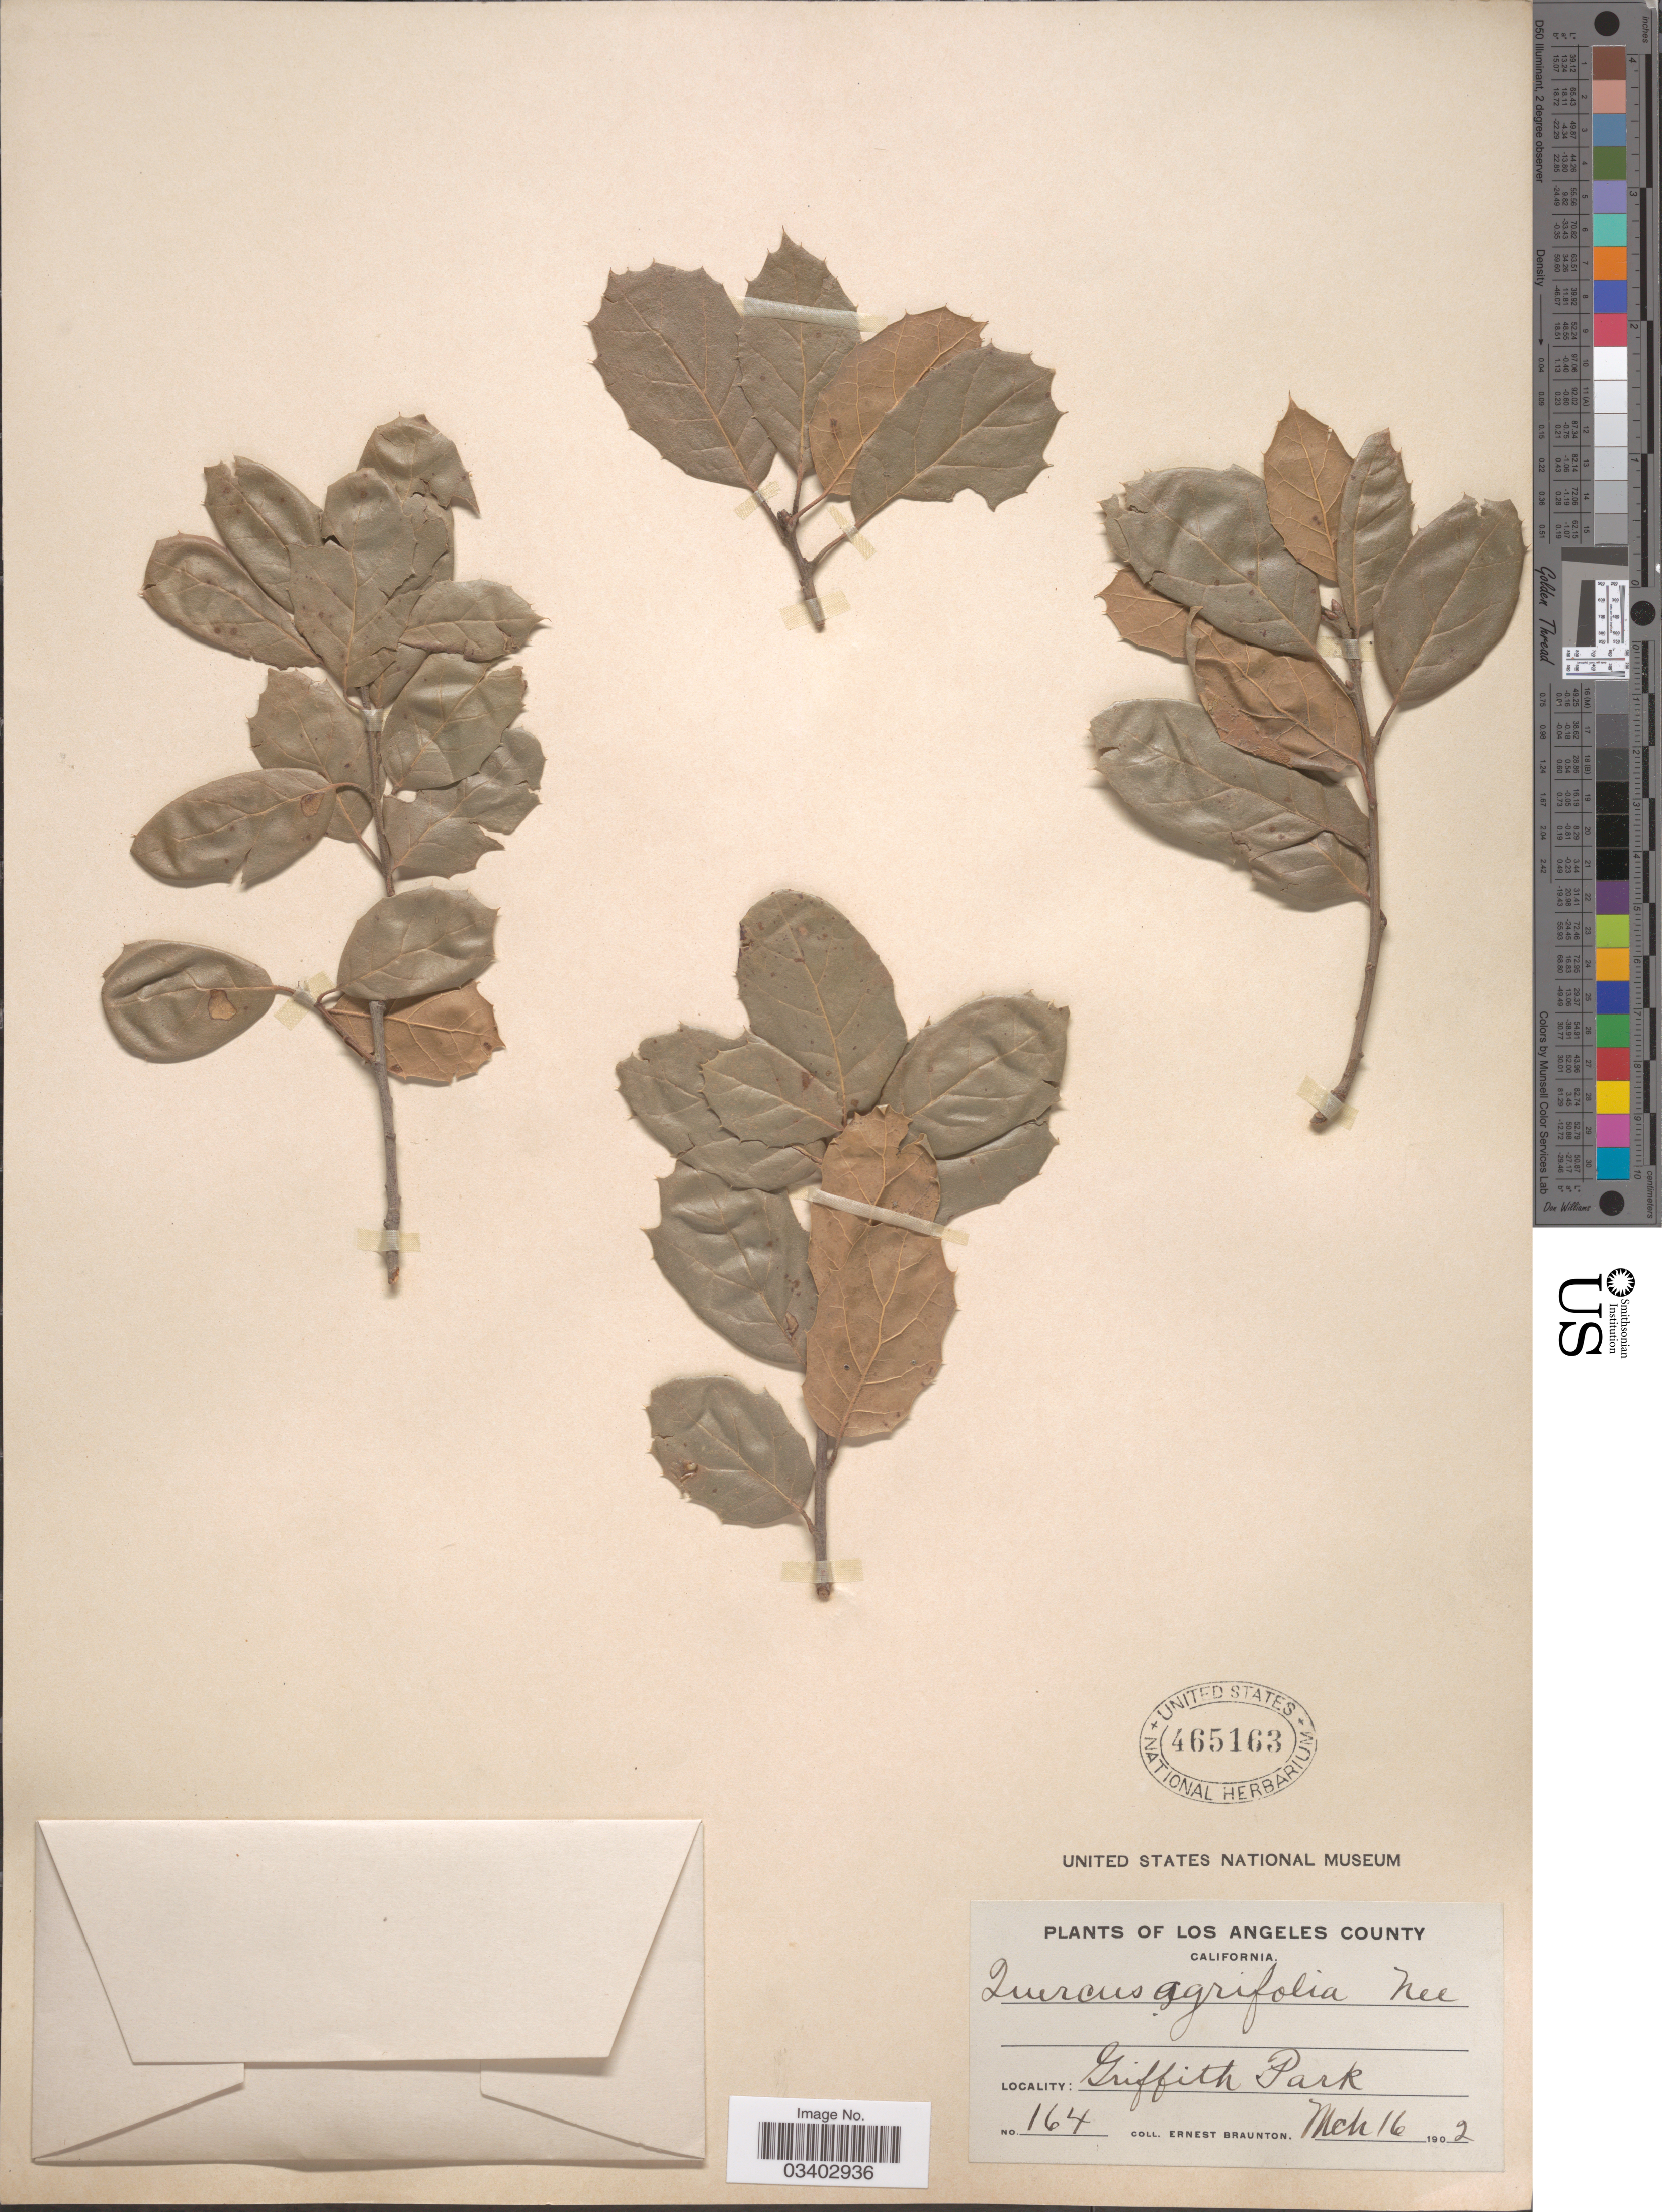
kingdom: Plantae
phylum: Tracheophyta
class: Magnoliopsida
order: Fagales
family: Fagaceae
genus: Quercus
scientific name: Quercus agrifolia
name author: Née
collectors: E. Braunton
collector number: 164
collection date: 1902-03-16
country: United States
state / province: California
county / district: Los Angeles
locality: Los Angeles County. Griffith Park.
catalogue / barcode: US 465163